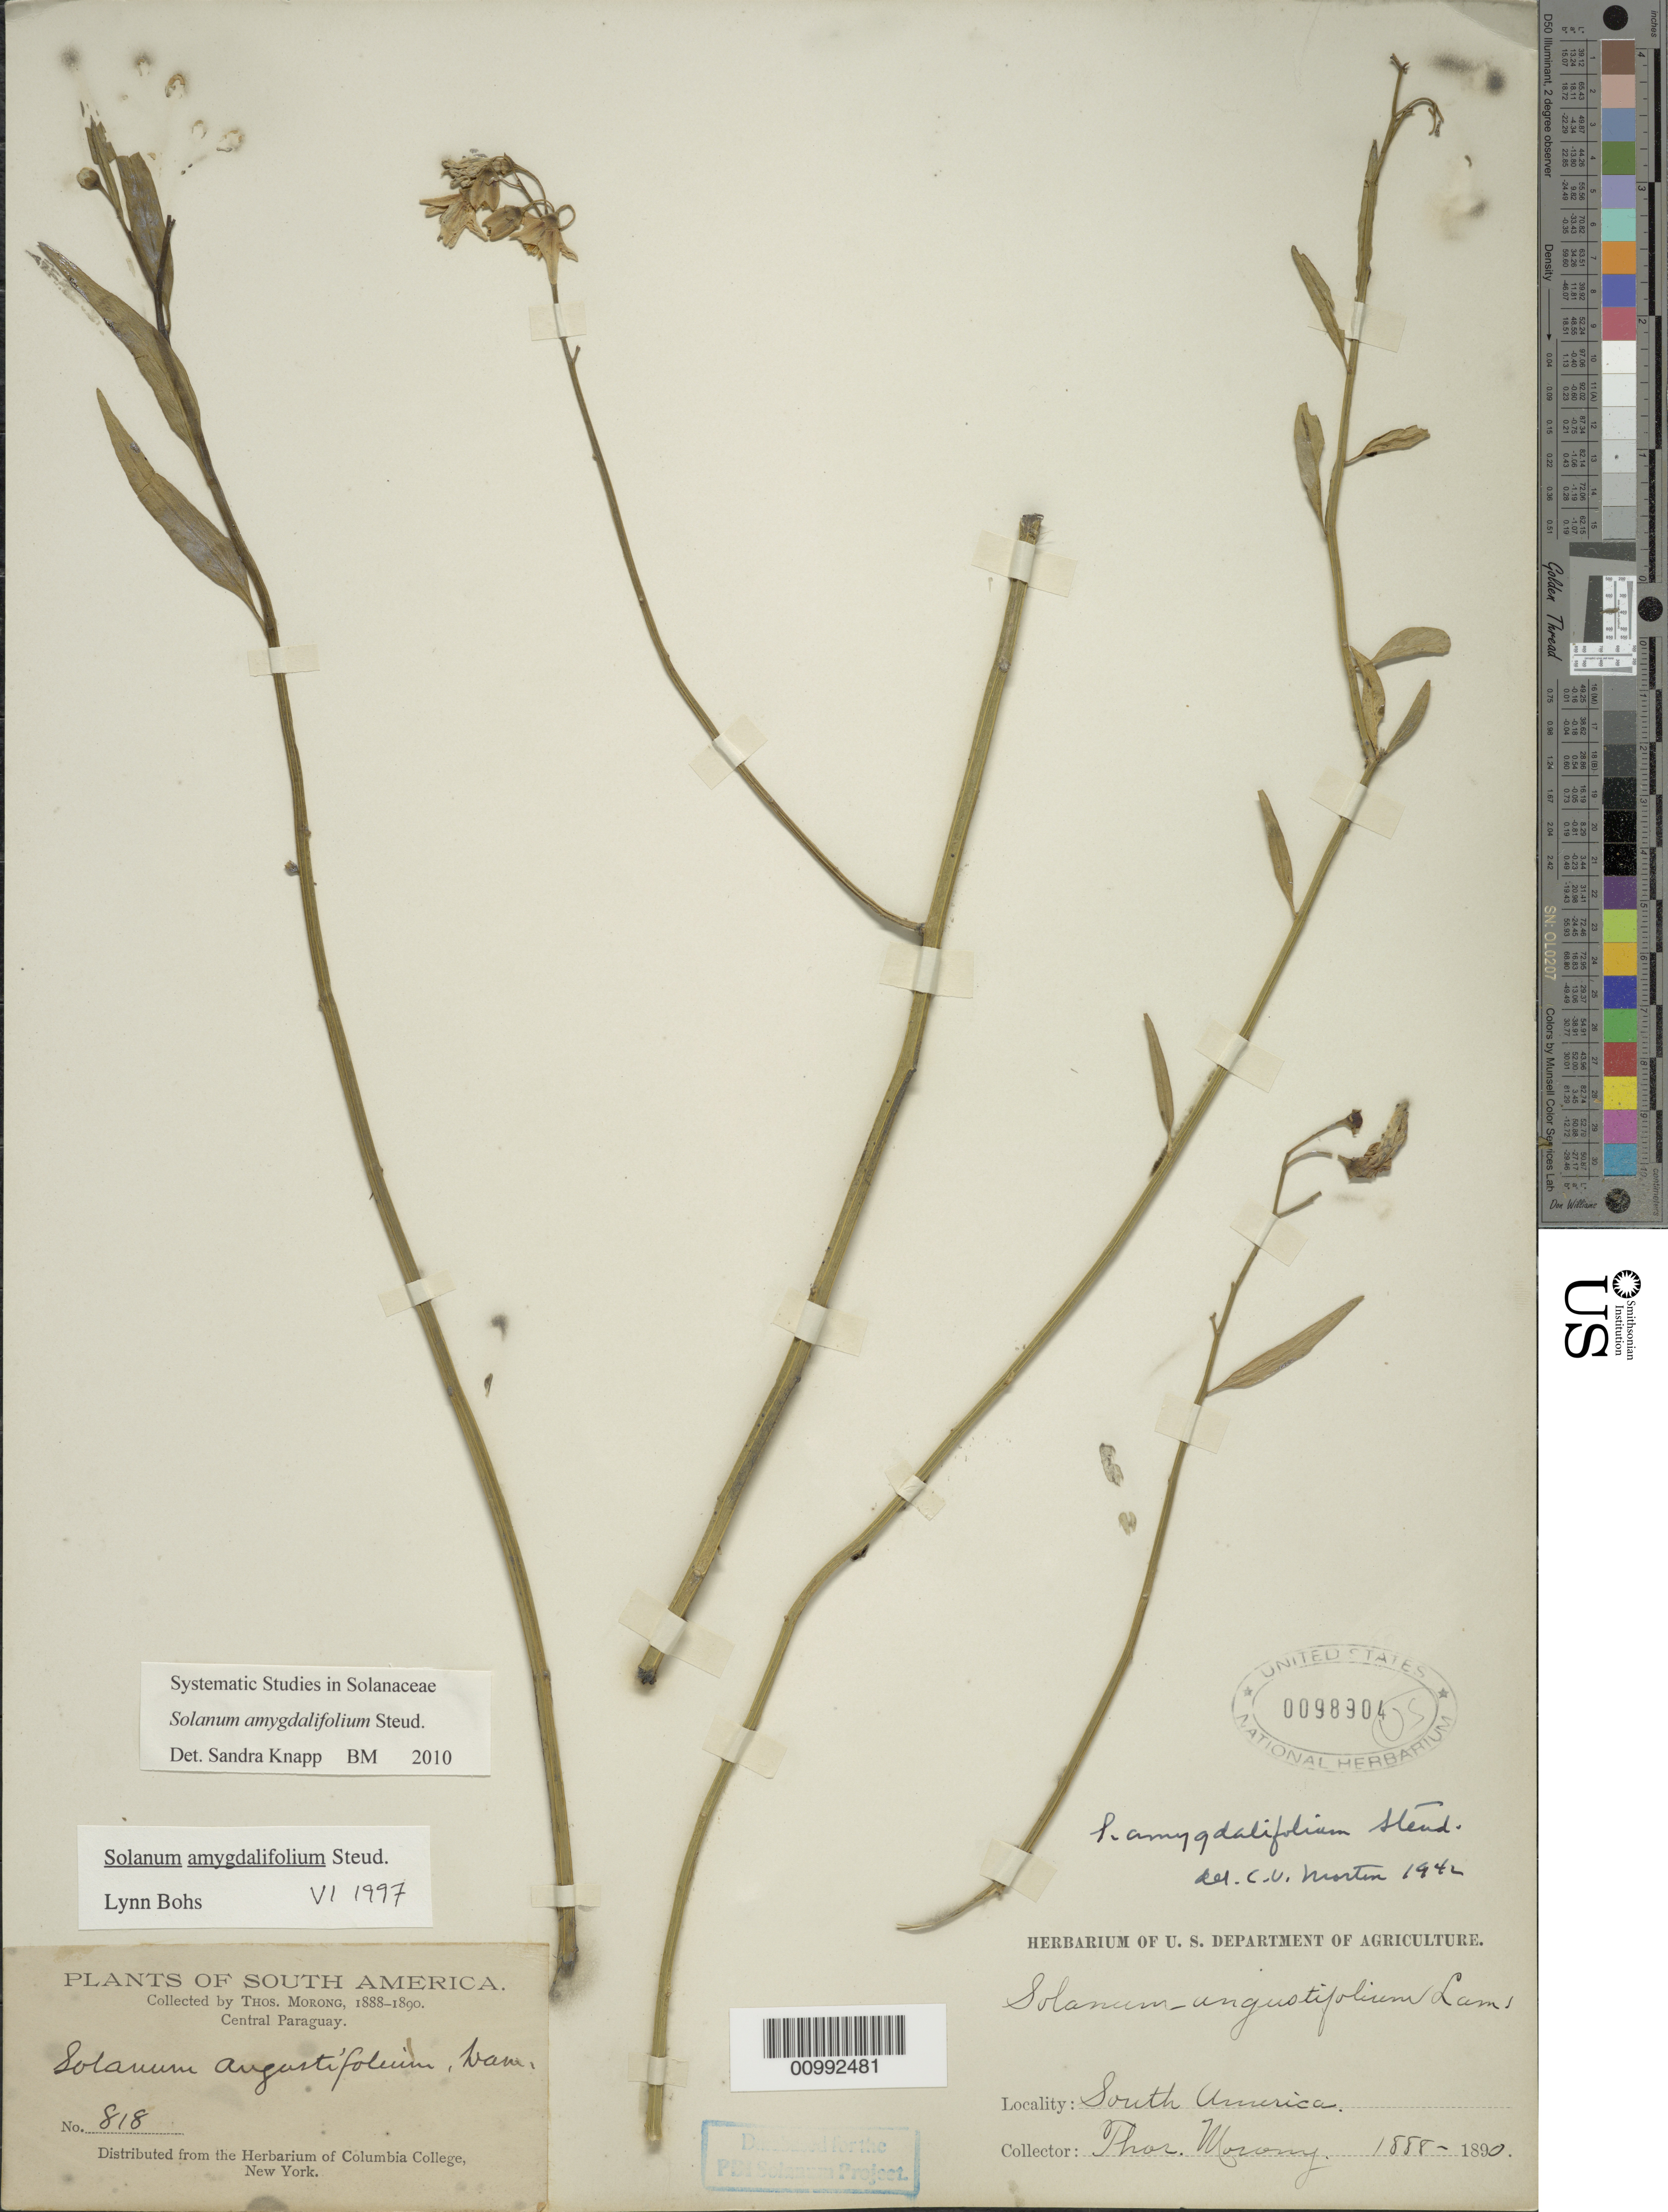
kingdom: Plantae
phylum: Tracheophyta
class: Magnoliopsida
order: Solanales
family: Solanaceae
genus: Solanum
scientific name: Solanum amygdalifolium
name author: Steud.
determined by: Knapp, S. D.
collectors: T. Morong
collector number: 818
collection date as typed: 1888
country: Paraguay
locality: central Paraguay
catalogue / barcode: US 98904